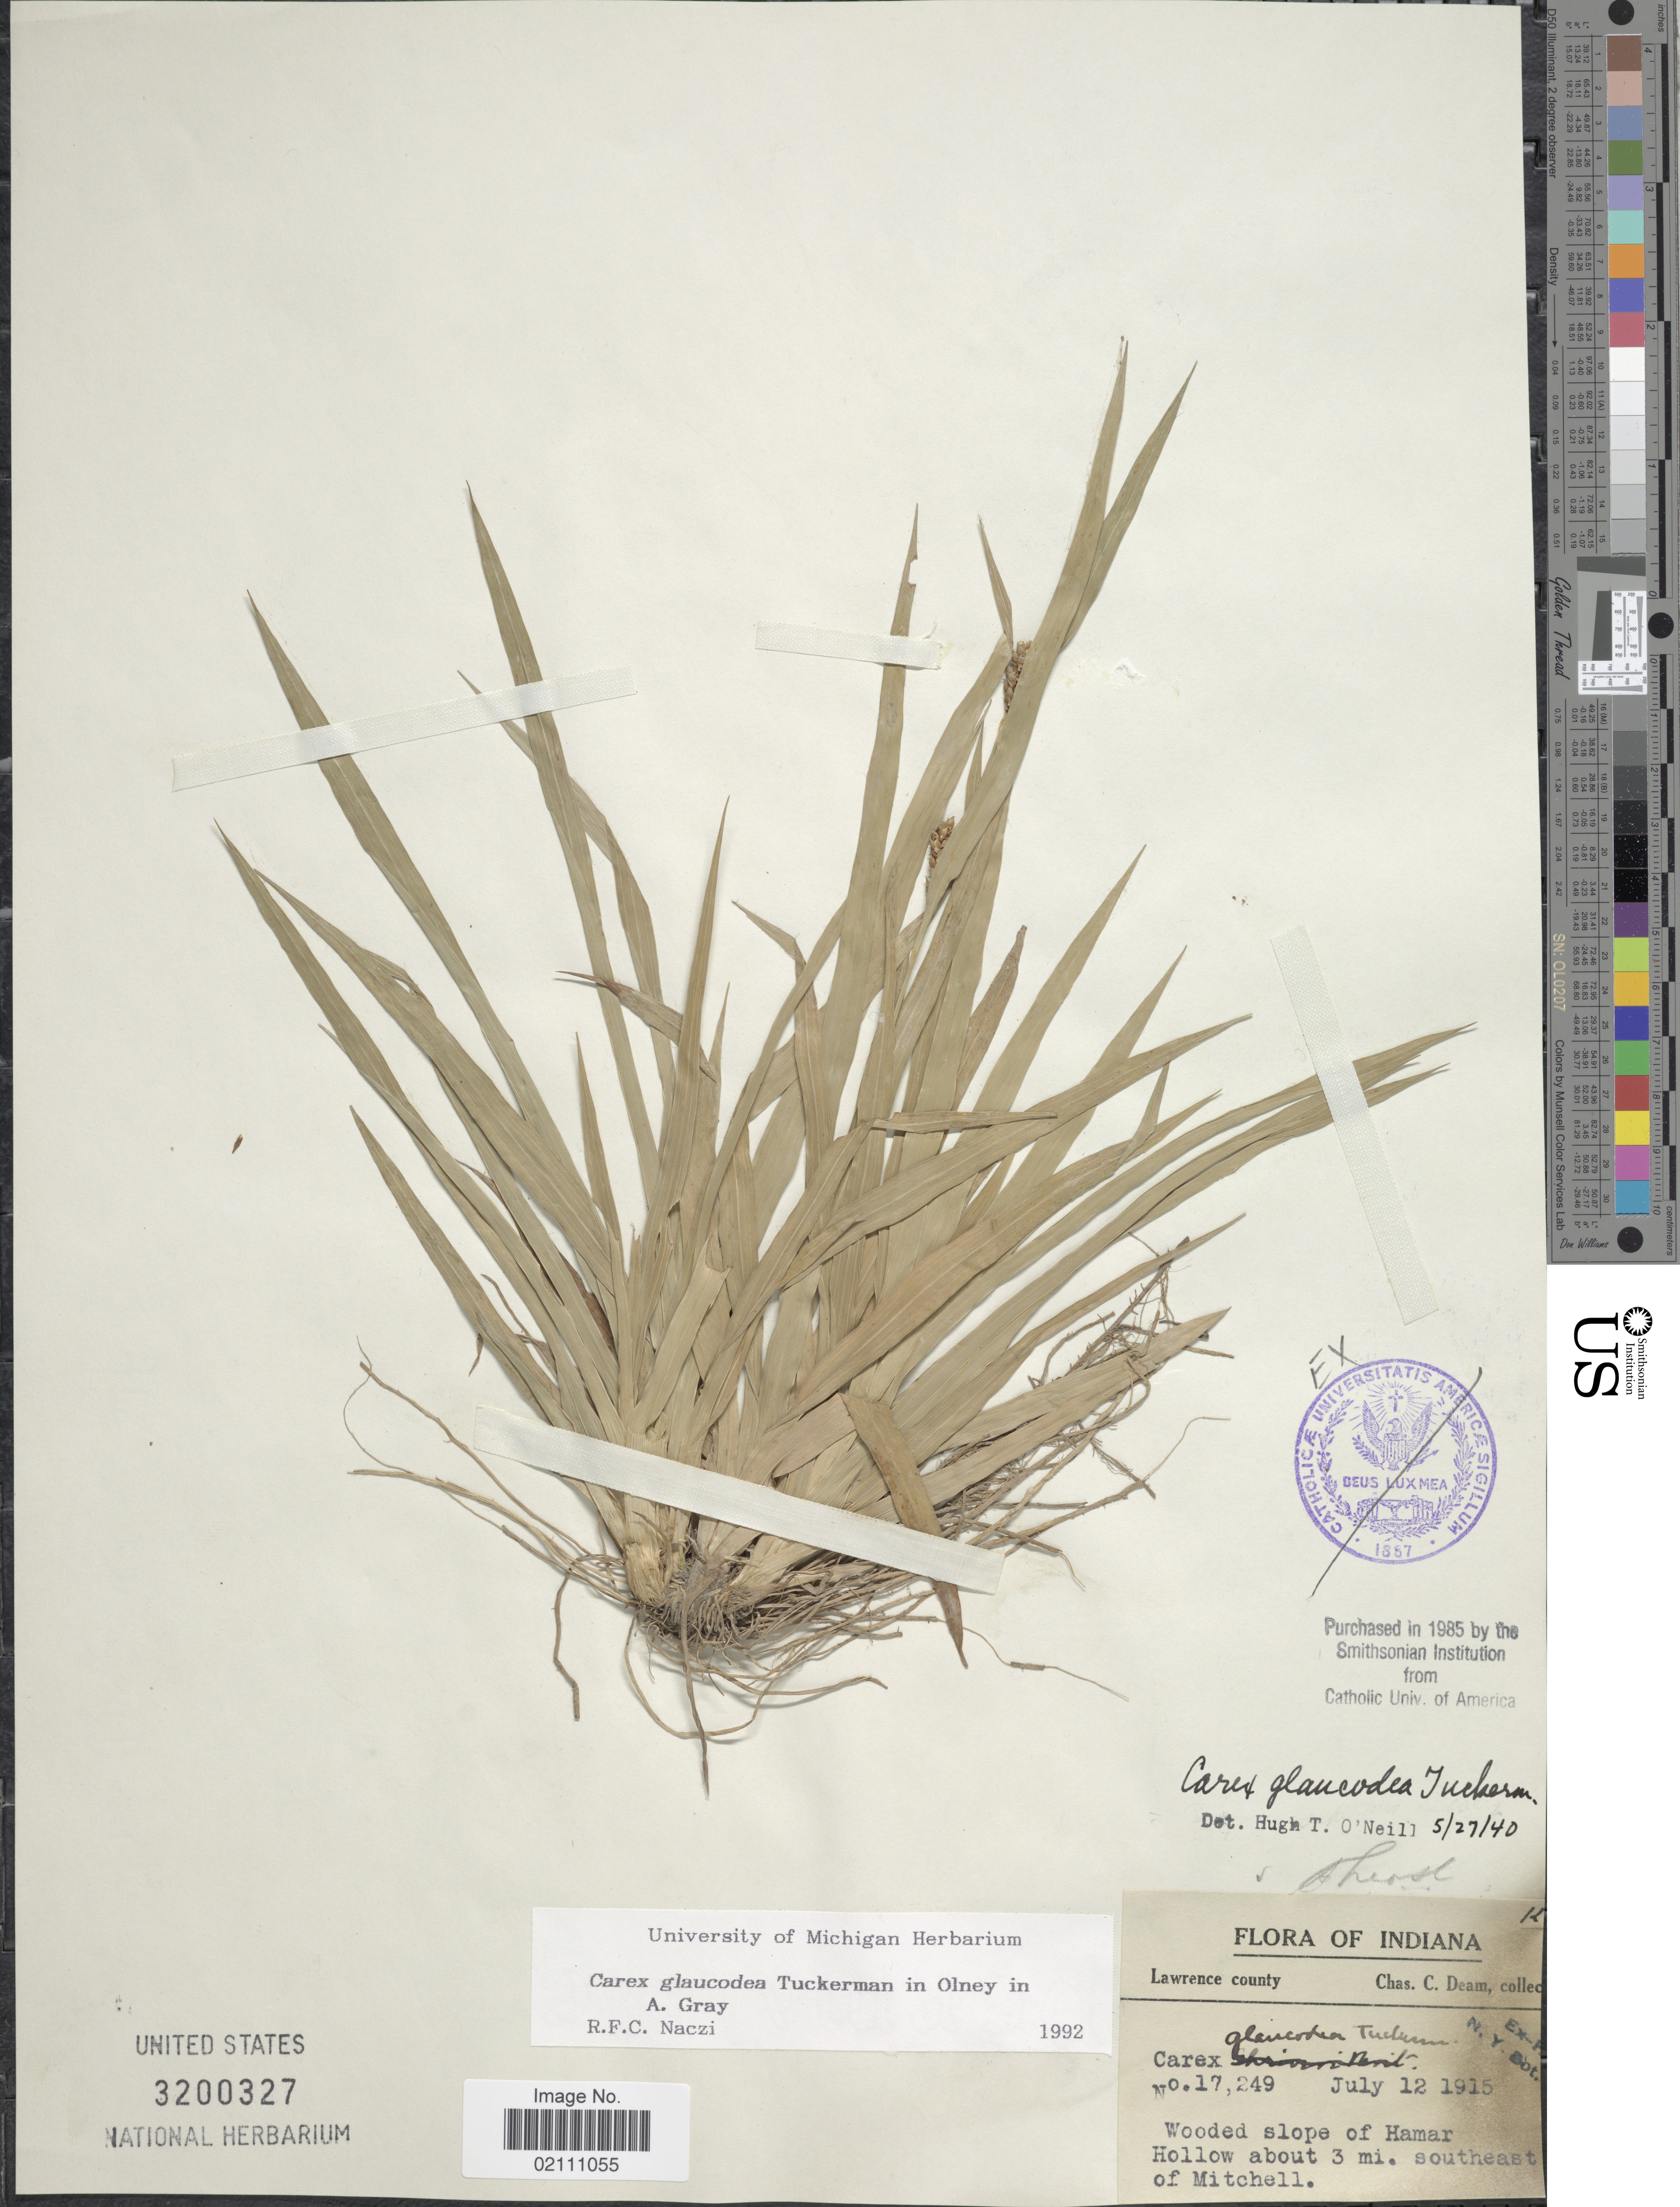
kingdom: Plantae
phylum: Tracheophyta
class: Liliopsida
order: Poales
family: Cyperaceae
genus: Carex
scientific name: Carex glaucodea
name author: Tuck. ex Olney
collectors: C. C. Deam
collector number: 17249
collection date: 1915-07-12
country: United States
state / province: Indiana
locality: Lawrence County, Indiana, Wooded slope of Hamar, Hollow about 3 mi. southeast of MItchell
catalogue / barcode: US 3200327